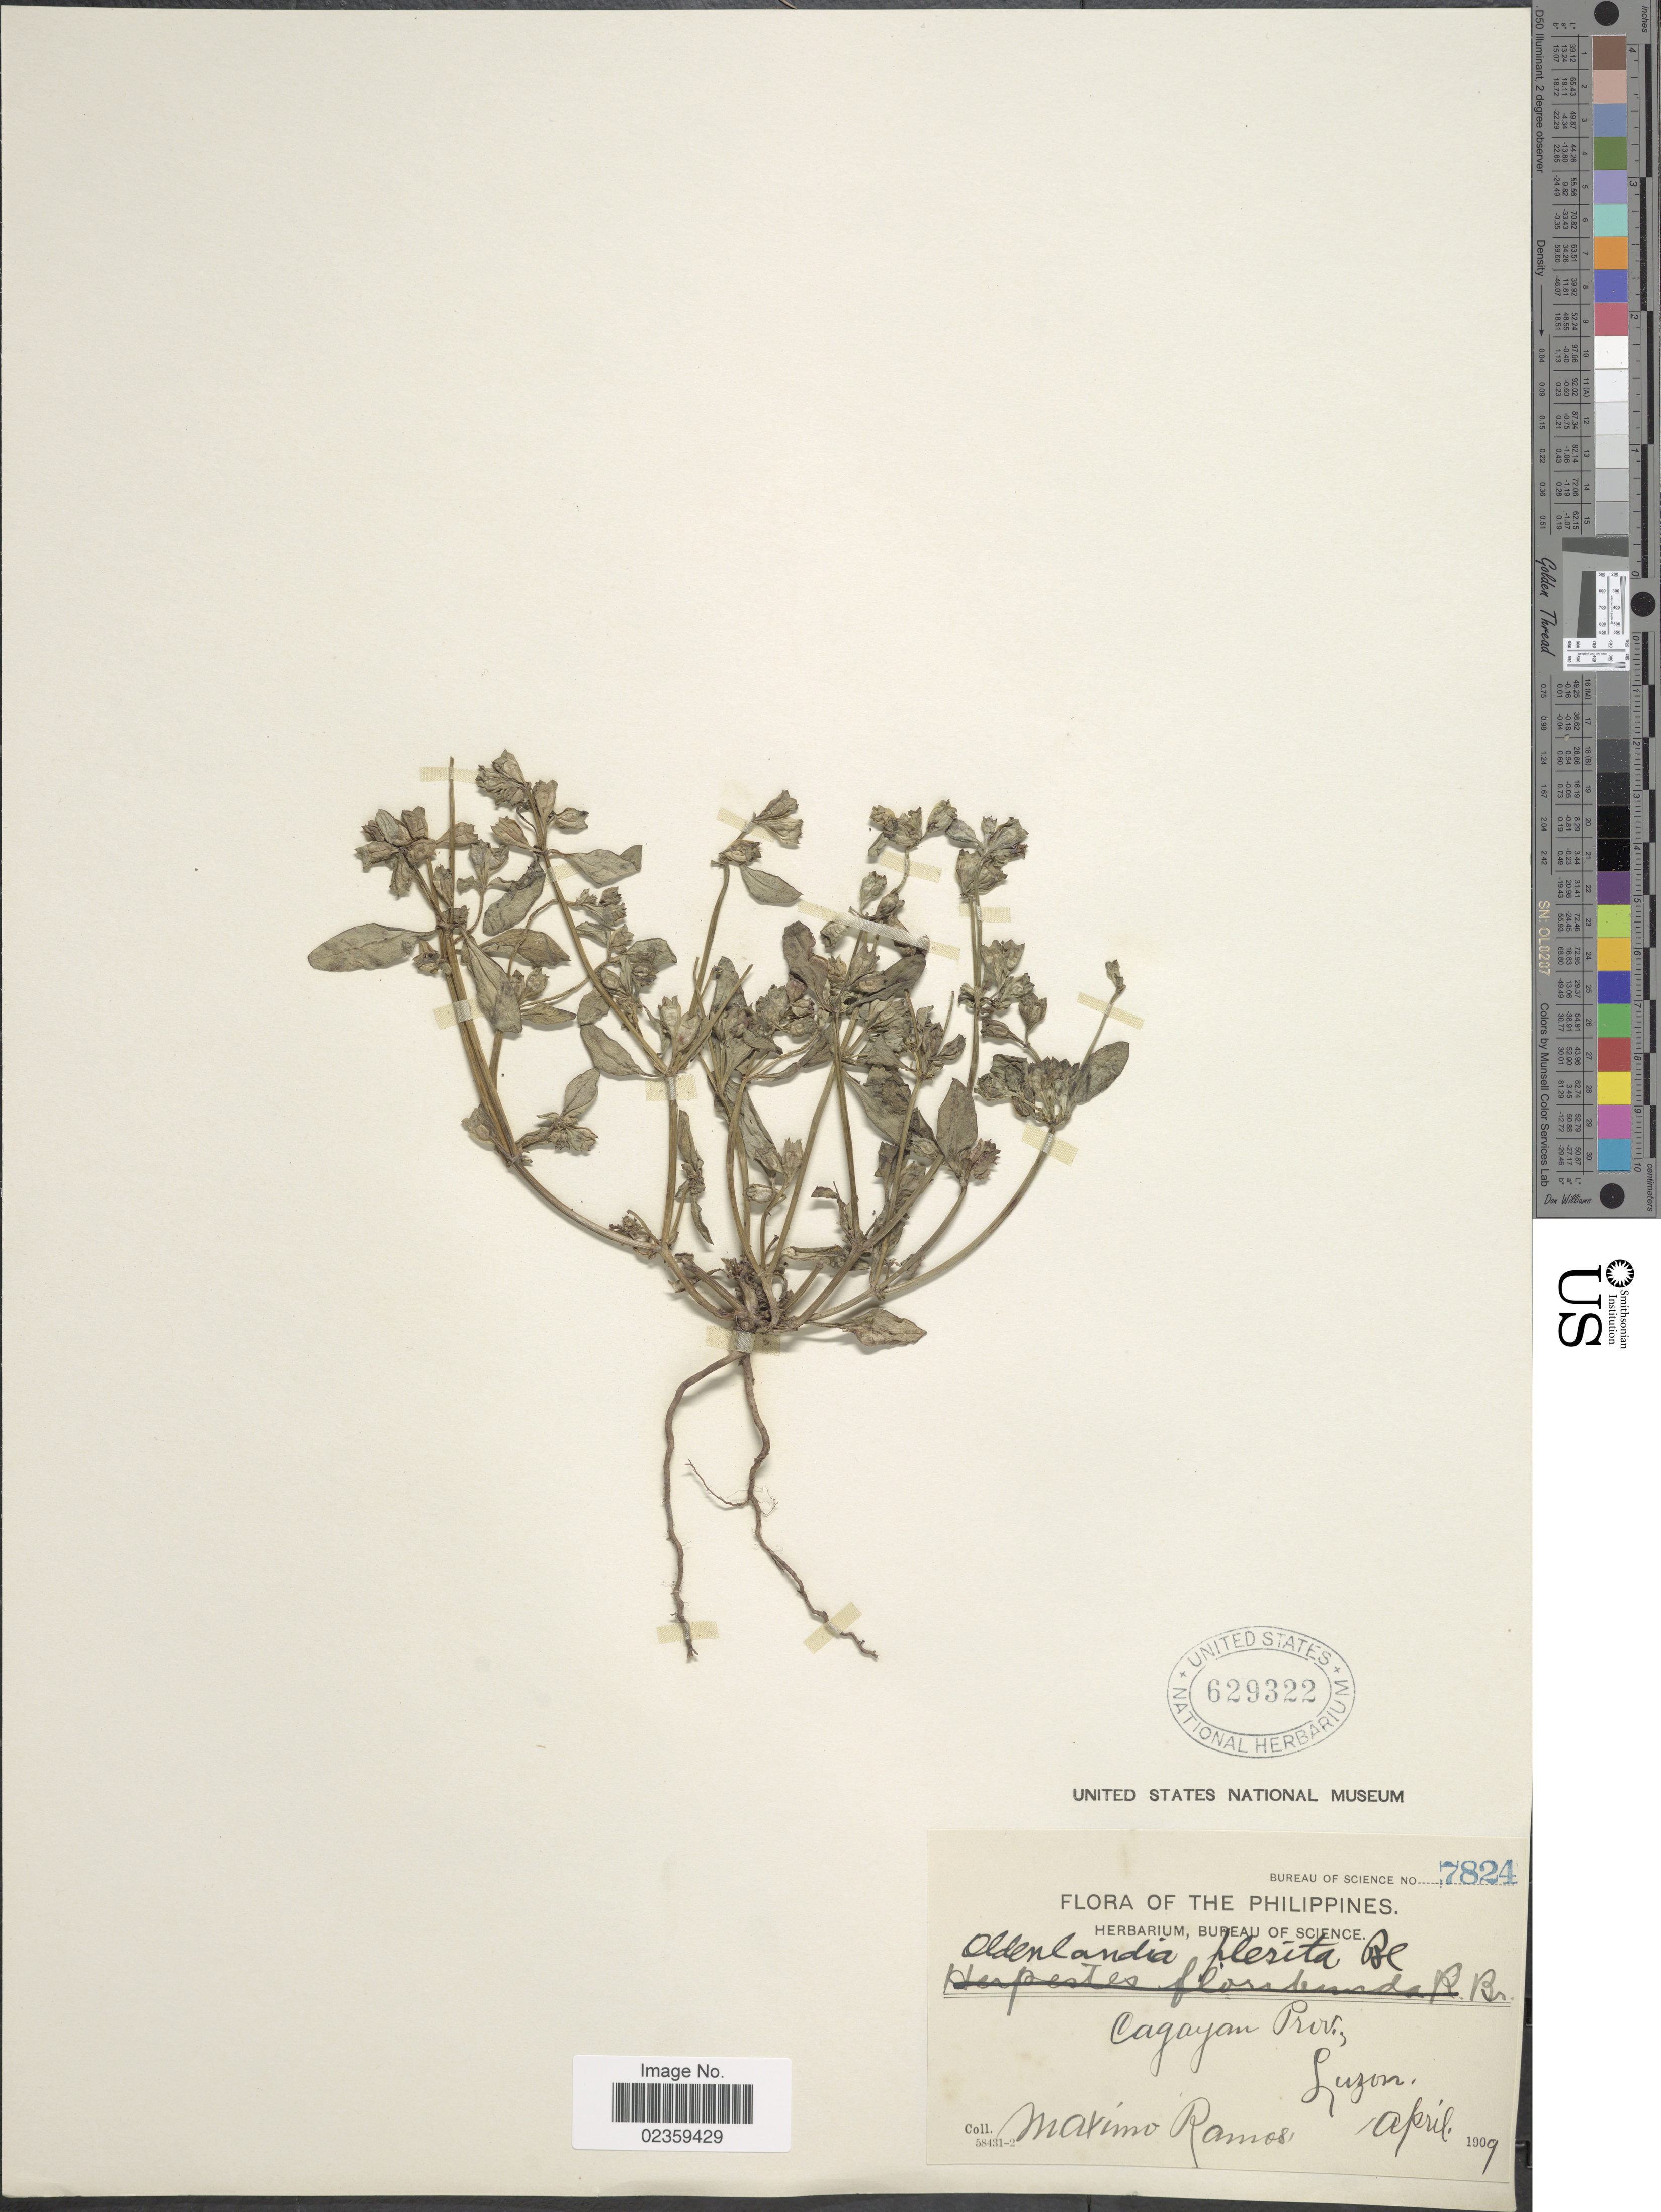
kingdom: Plantae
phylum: Tracheophyta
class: Magnoliopsida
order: Gentianales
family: Rubiaceae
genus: Oldenlandia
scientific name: Oldenlandia pterita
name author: (Blume) Miq.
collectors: M. Ramos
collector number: Bureau of Science 7824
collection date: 1909-04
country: Philippines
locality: Cagayan Prov., Luzon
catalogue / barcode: US 629322